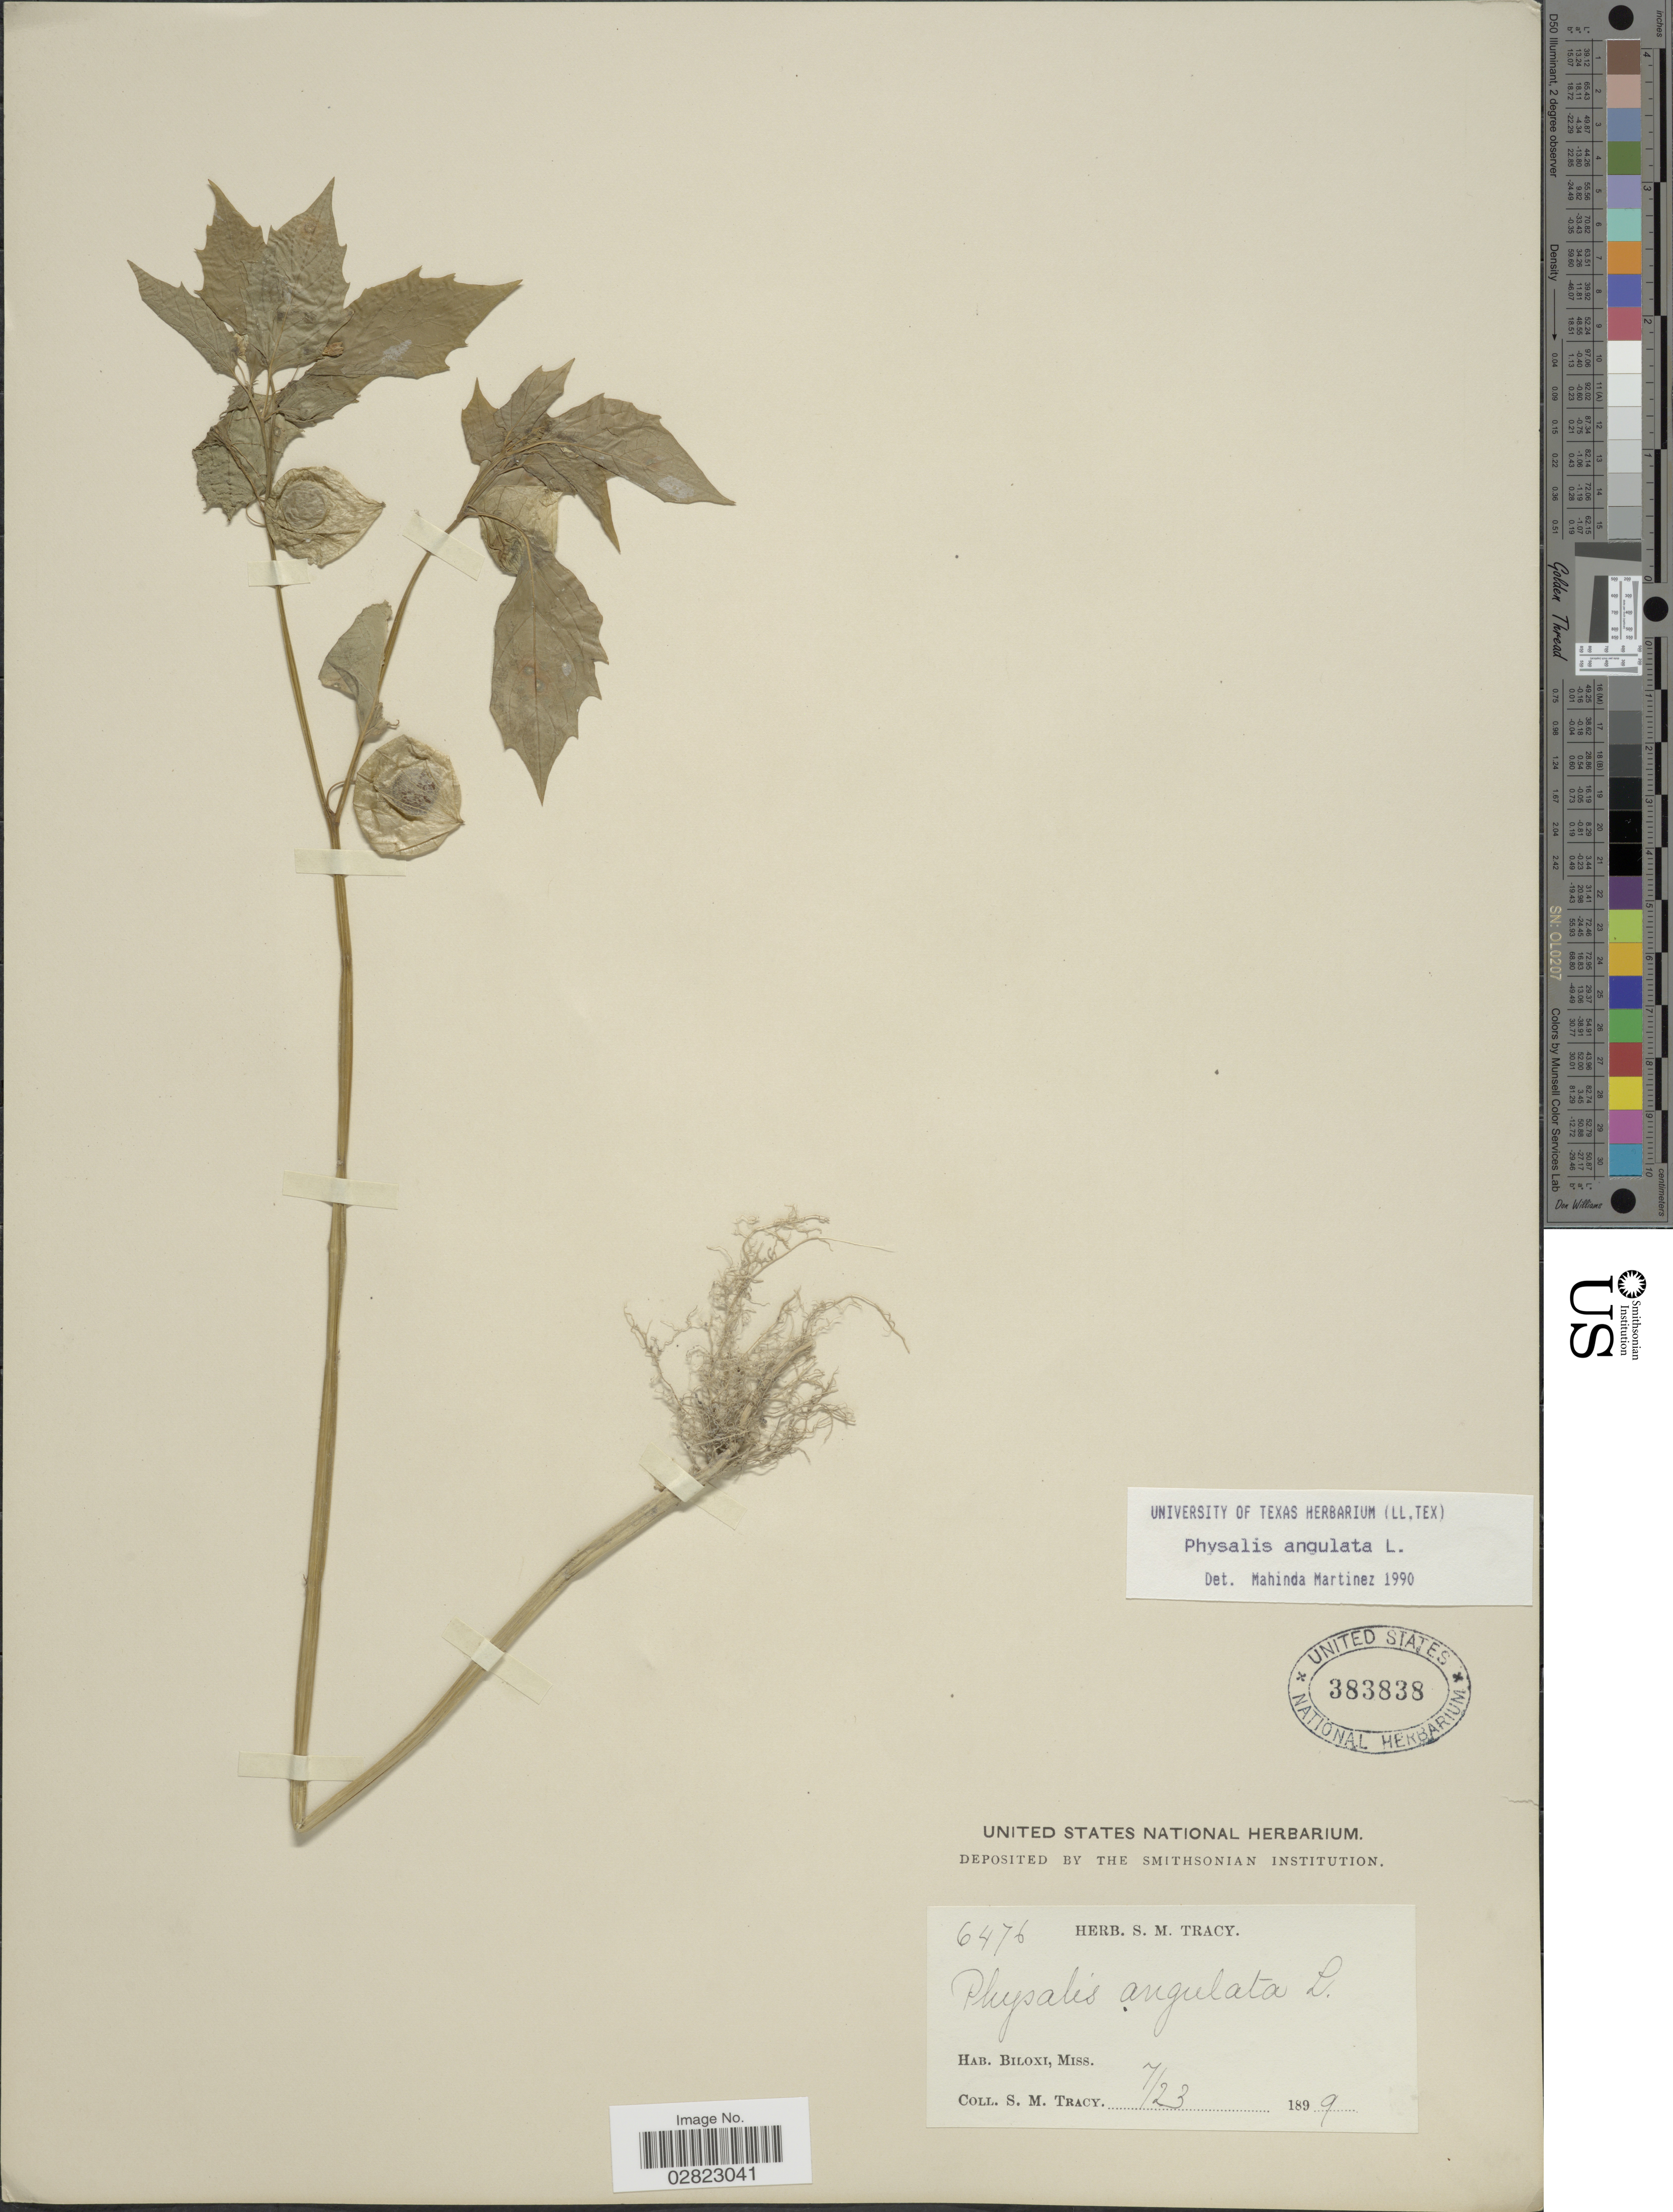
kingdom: Plantae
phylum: Tracheophyta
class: Magnoliopsida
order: Solanales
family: Solanaceae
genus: Physalis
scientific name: Physalis angulata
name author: L.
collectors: S. M. Tracy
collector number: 6476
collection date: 1899-07-23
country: United States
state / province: Mississippi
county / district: Harrison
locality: Biloxi.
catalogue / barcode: US 383838